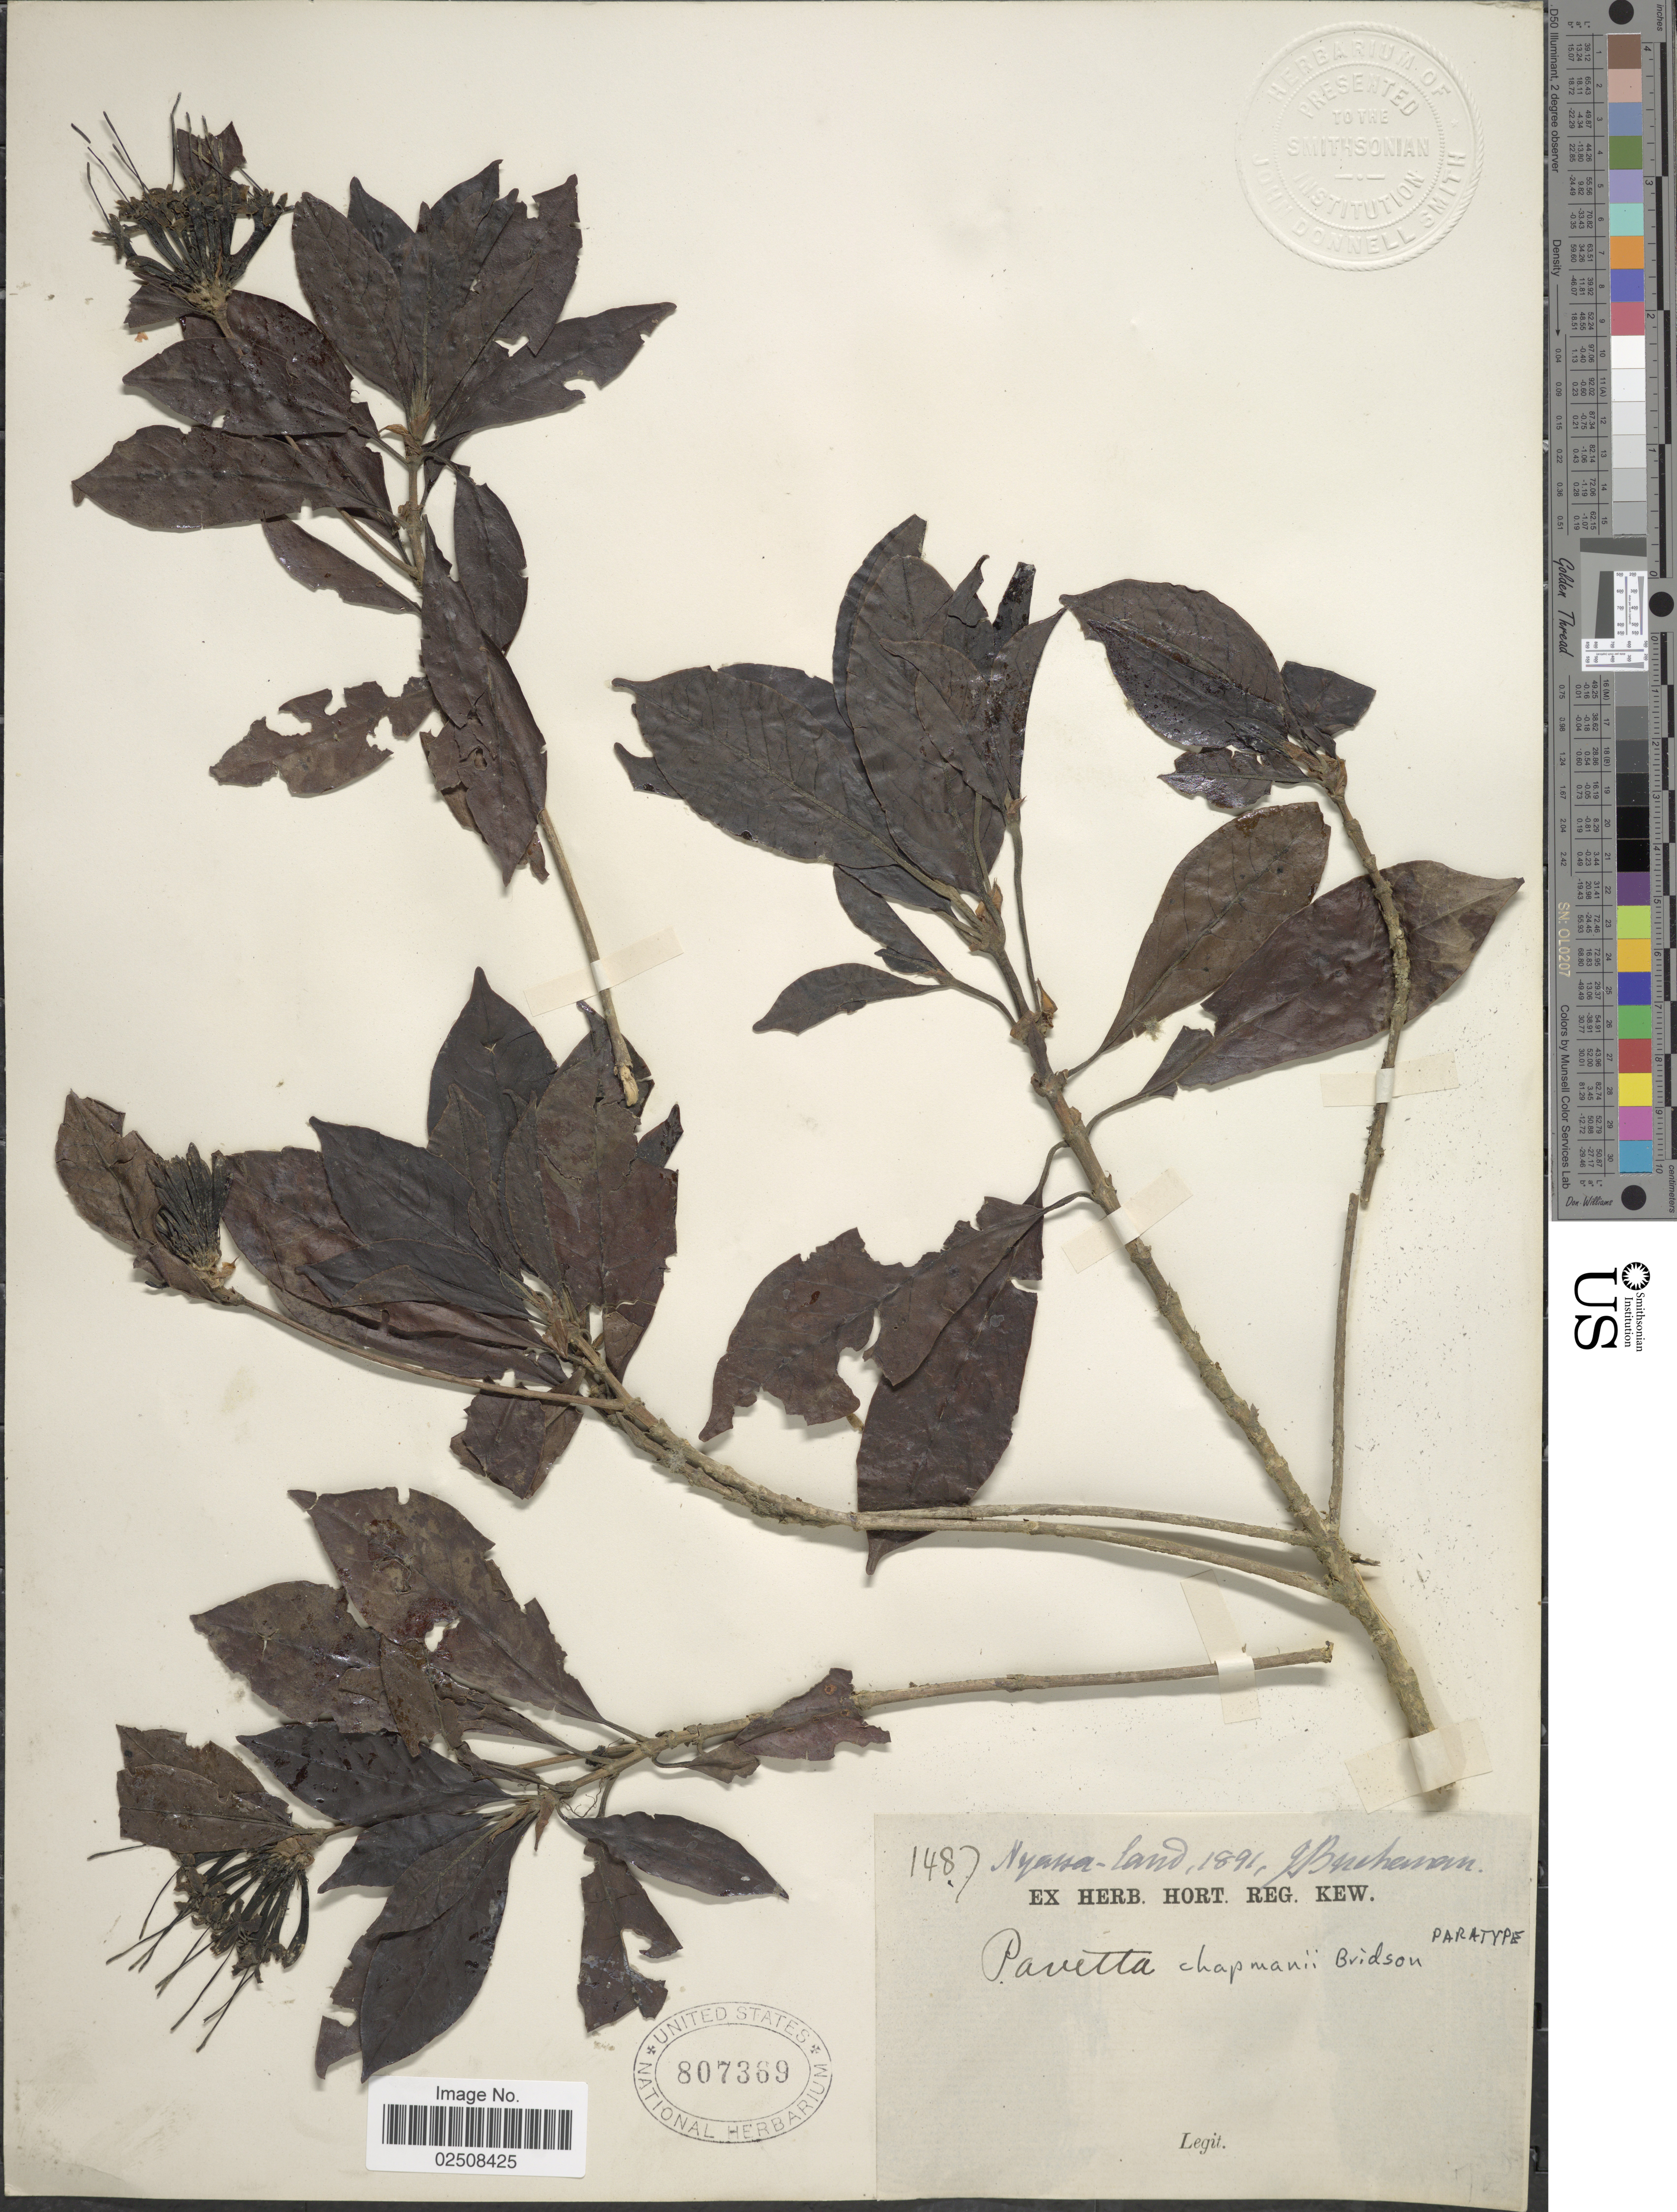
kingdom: Plantae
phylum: Tracheophyta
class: Magnoliopsida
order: Gentianales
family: Rubiaceae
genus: Pavetta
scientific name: Pavetta chapmanii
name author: Bridson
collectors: J. Buchanan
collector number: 1487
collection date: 1891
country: Malawi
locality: Nyassa-land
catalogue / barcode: US 807369